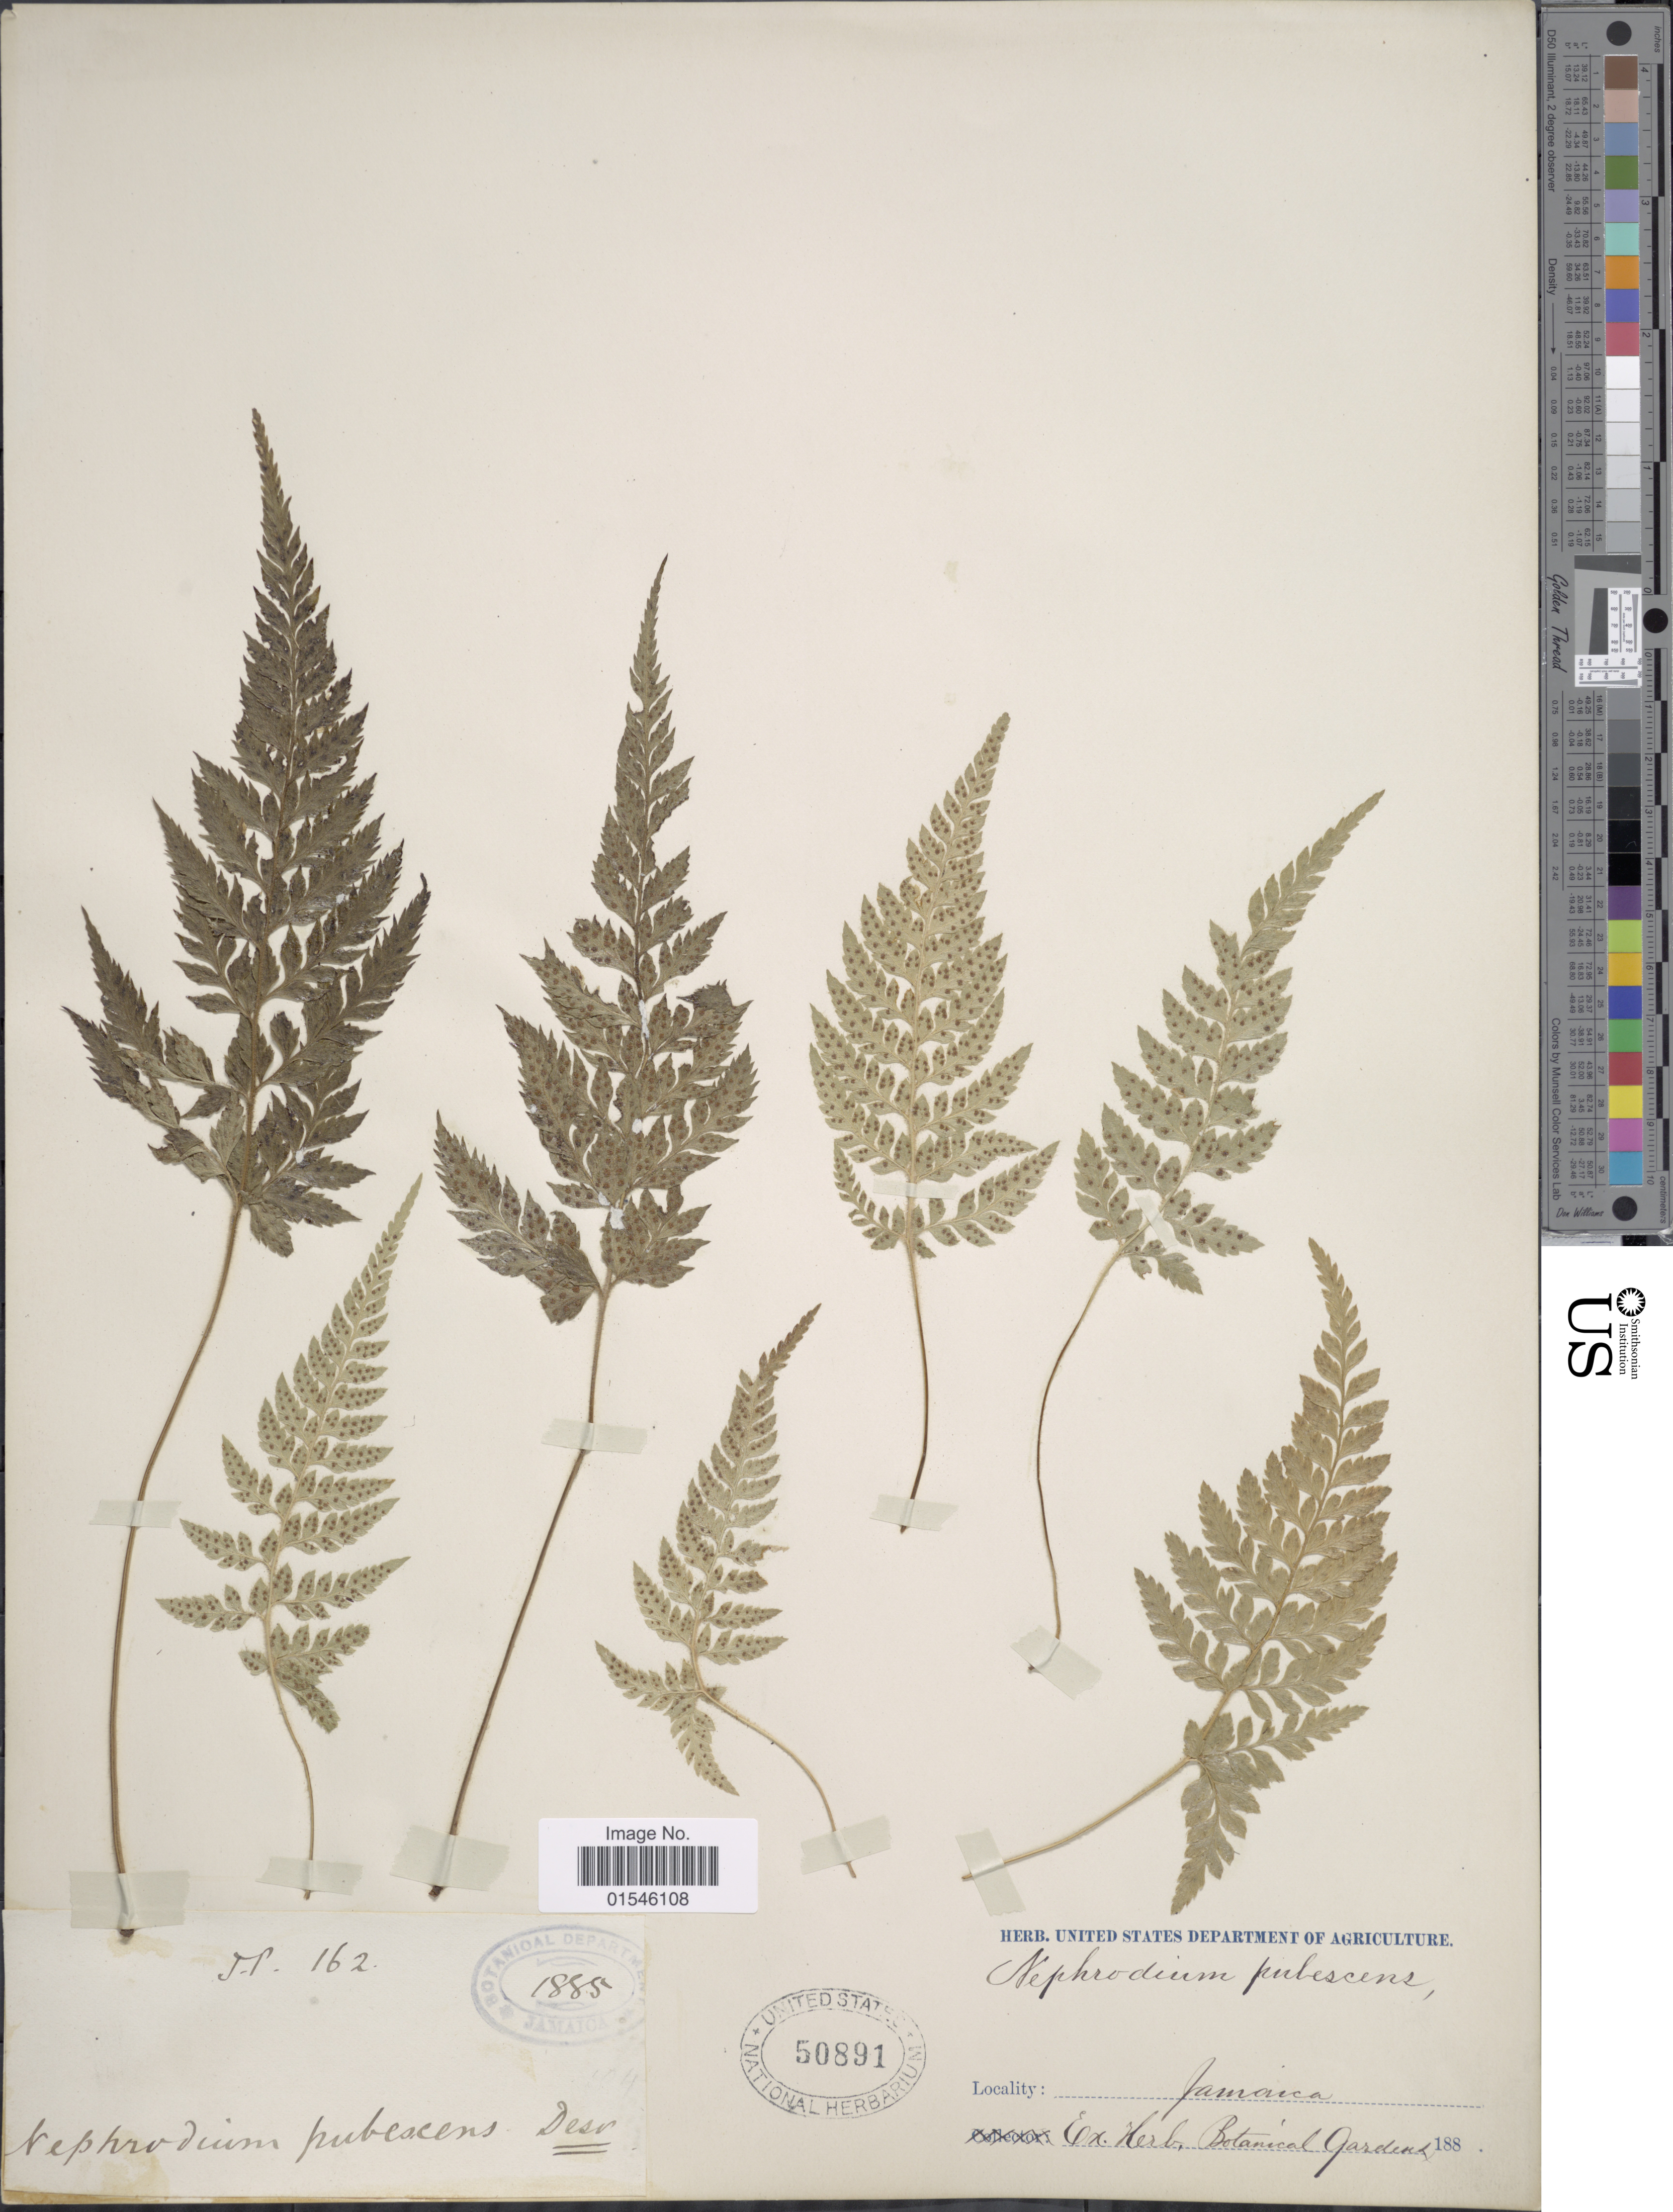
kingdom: Plantae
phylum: Tracheophyta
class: Polypodiopsida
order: Polypodiales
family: Dryopteridaceae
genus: Polystichopsis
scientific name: Polystichopsis pubescens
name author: (L.) C.V. Morton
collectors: ex herb. Bot. Gard.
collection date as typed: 188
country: Jamaica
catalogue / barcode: US 50891